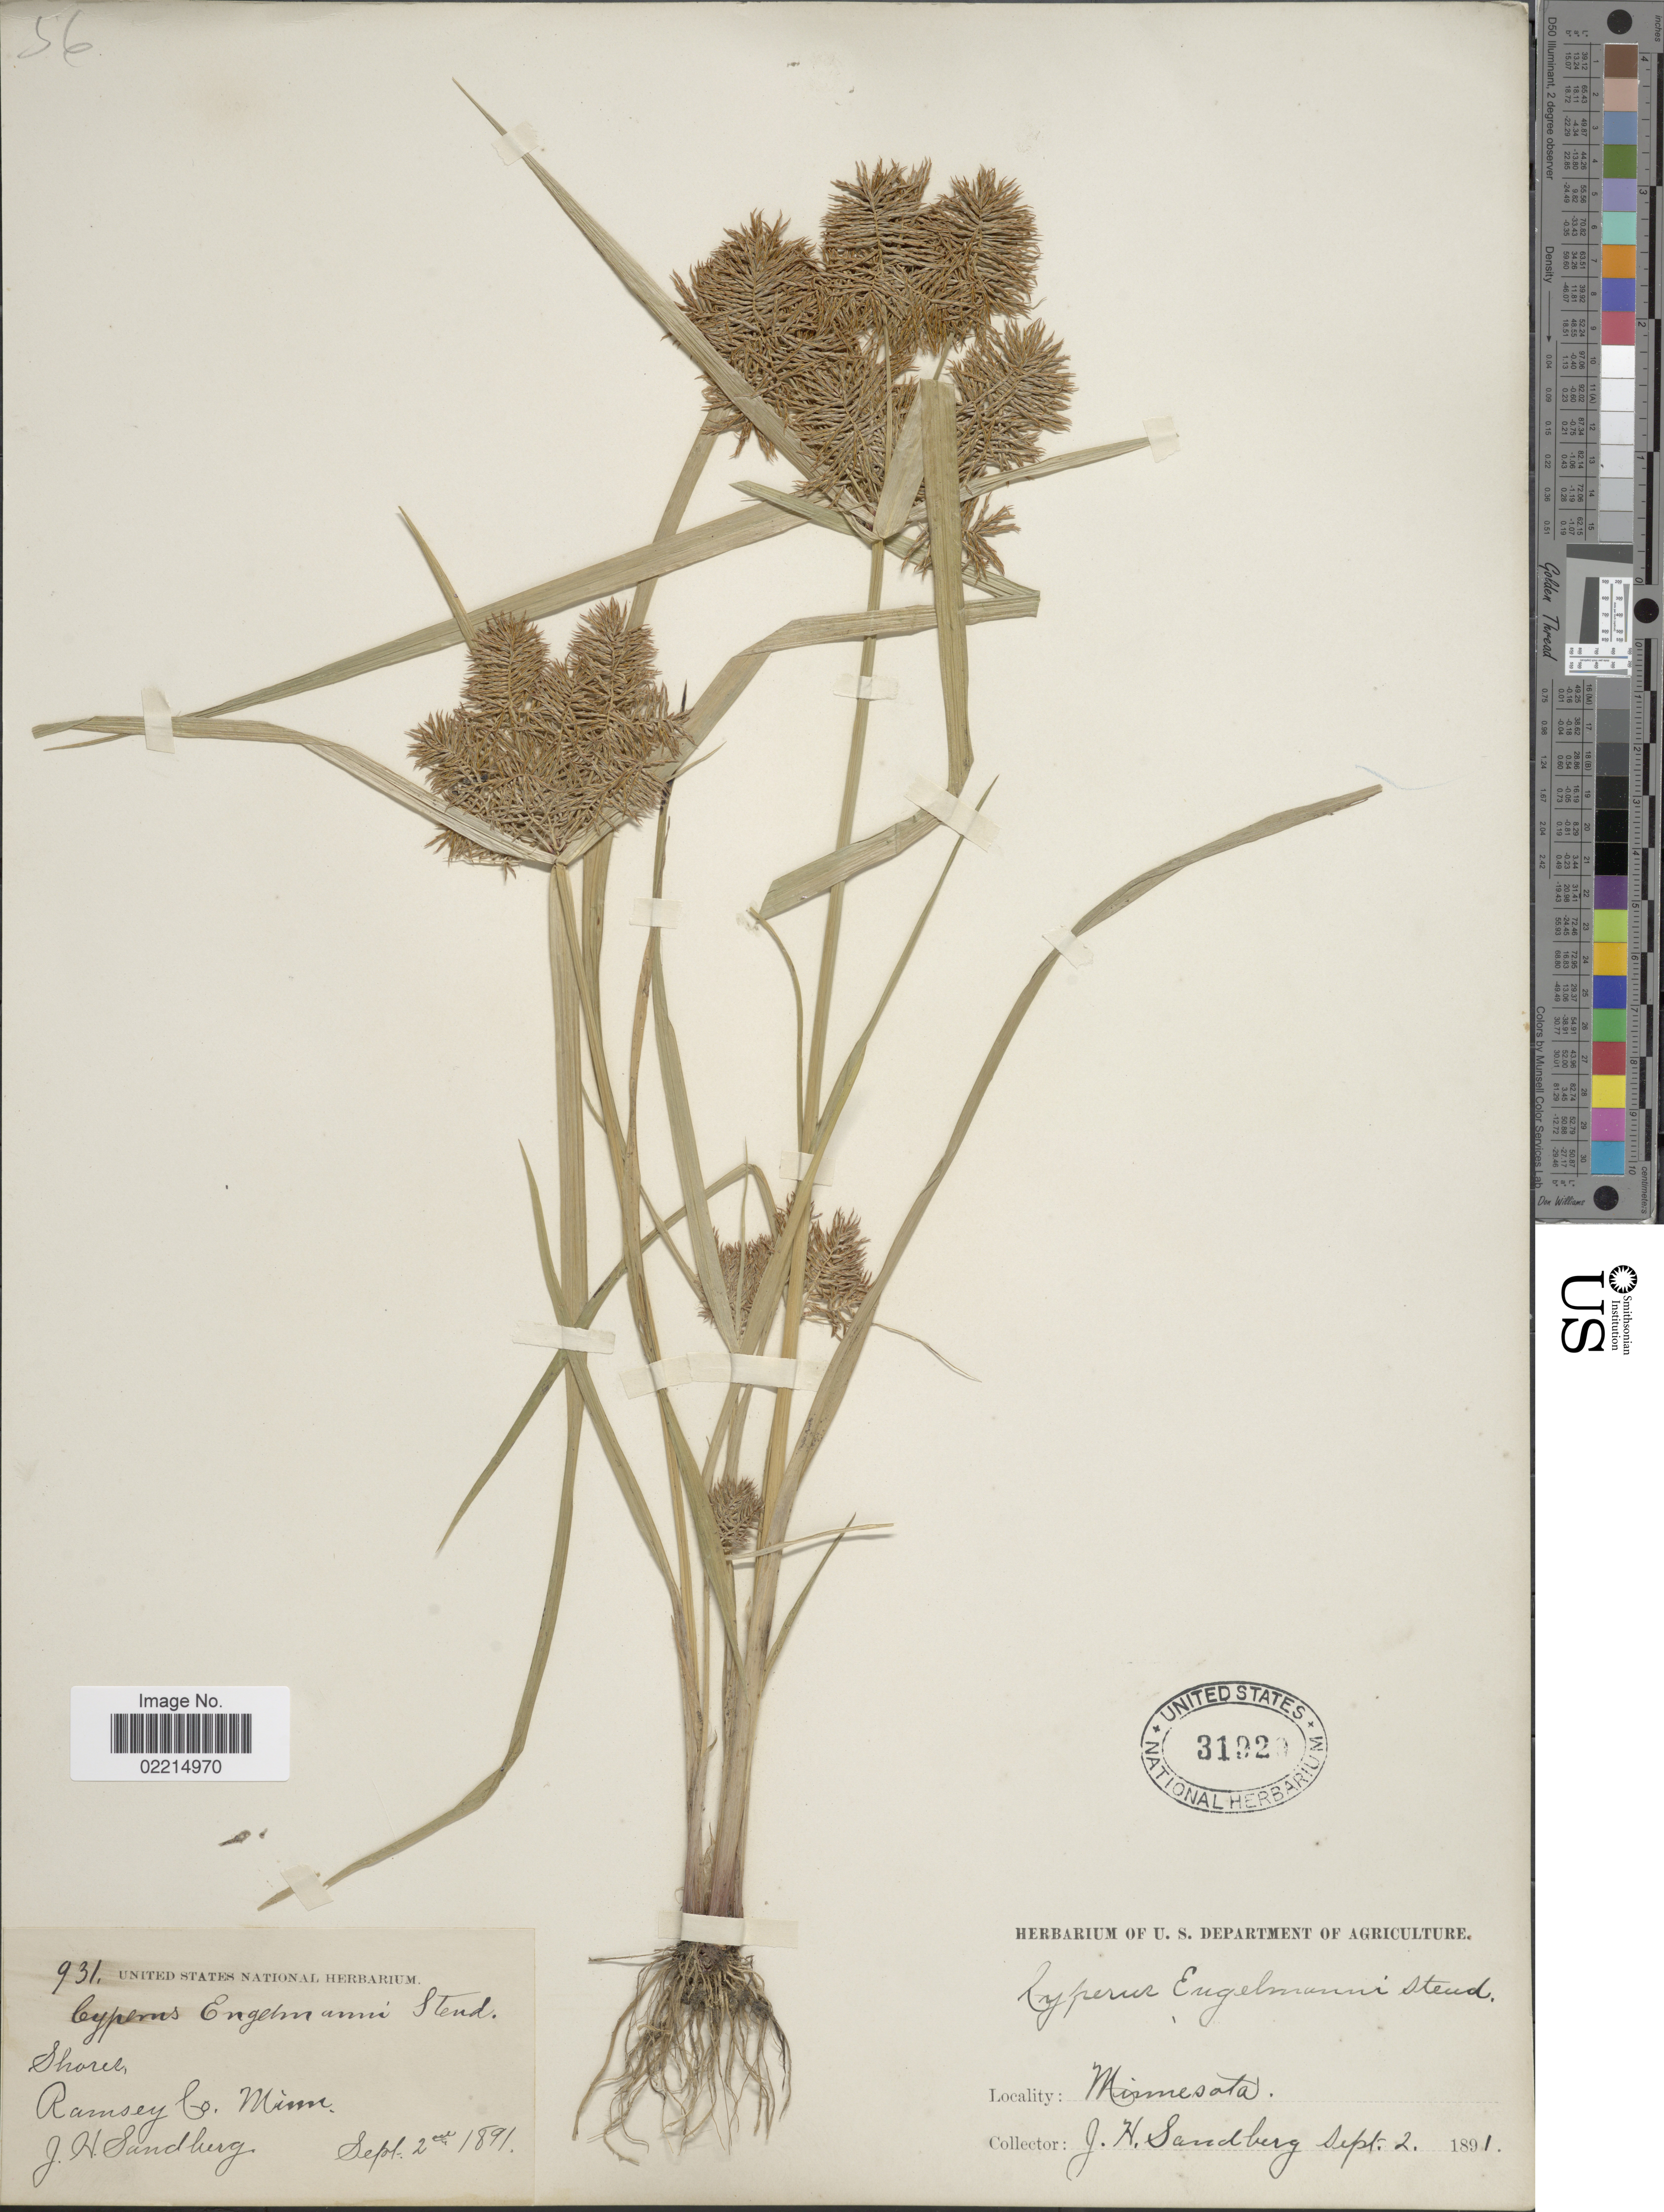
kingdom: Plantae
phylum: Tracheophyta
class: Liliopsida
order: Poales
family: Cyperaceae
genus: Cyperus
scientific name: Cyperus engelmannii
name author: Steud.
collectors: J. H. Sandberg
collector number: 931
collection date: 1891-09-02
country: United States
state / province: Minnesota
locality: Sharel, Ramsey Co.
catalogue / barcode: US 31920